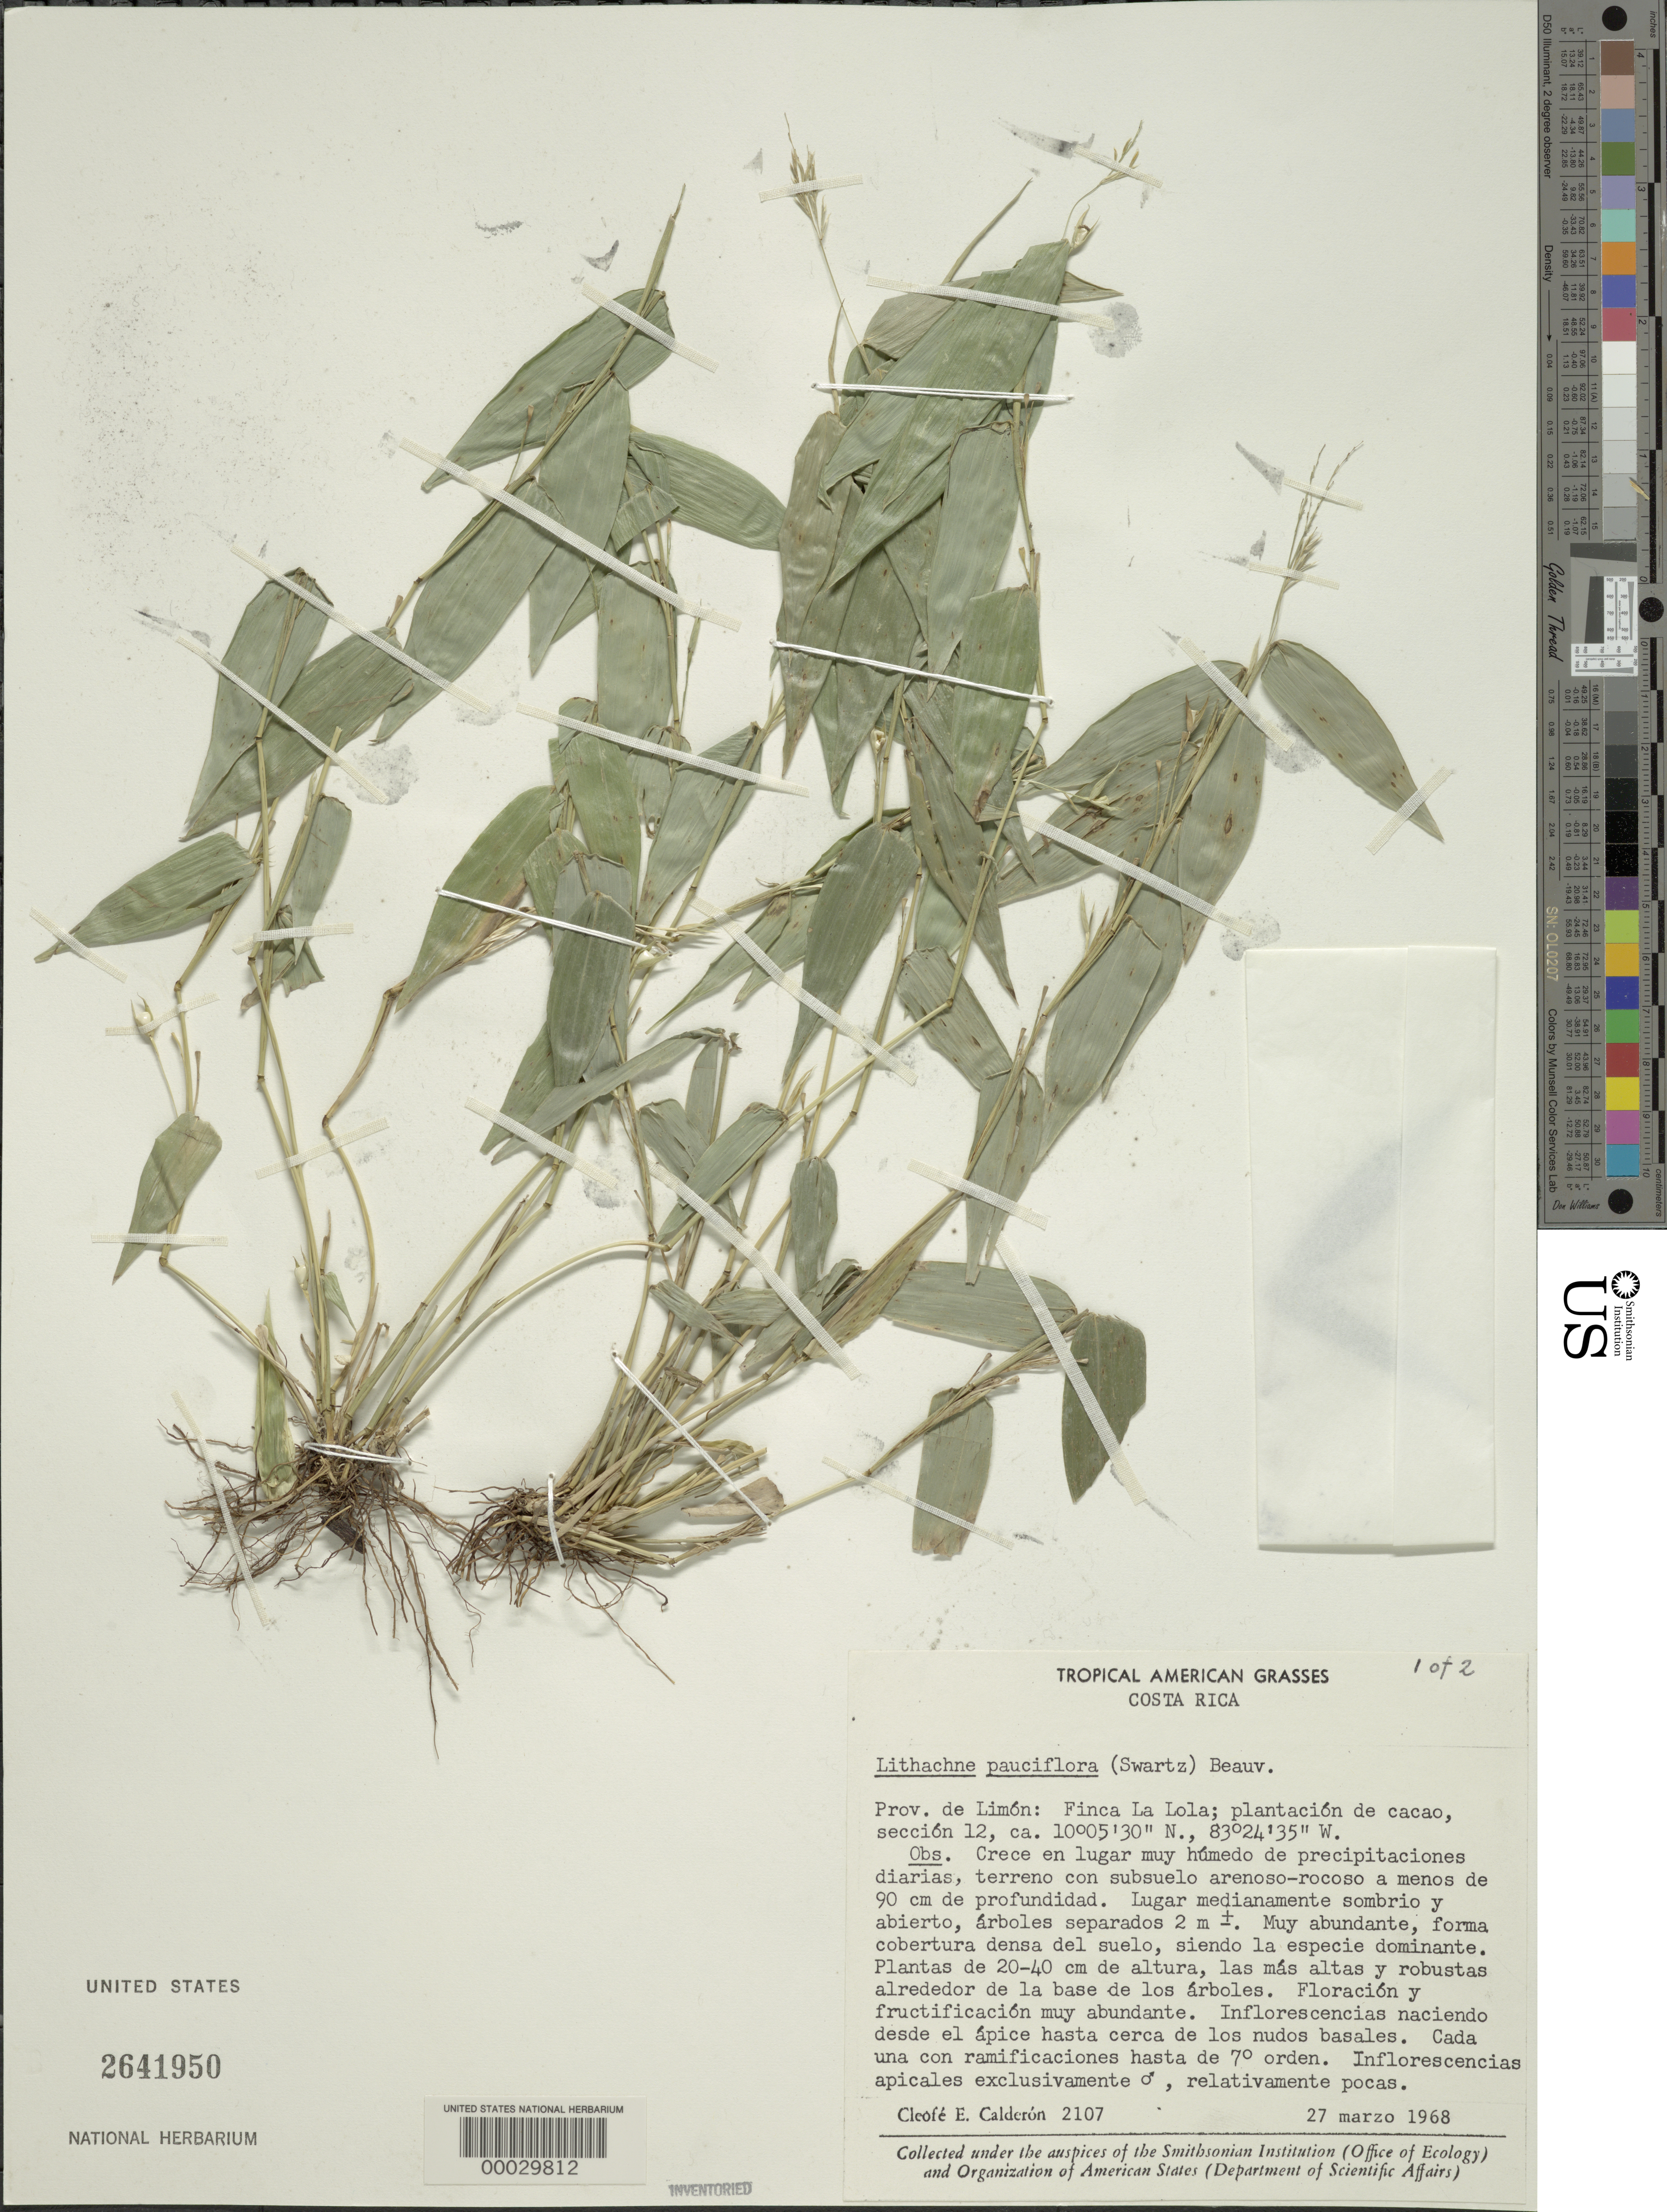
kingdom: Plantae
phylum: Tracheophyta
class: Liliopsida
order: Poales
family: Poaceae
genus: Lithachne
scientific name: Lithachne pauciflora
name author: (Sw.) P. Beauv.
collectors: C. E. Calderón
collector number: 2107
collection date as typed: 27 Mar 1968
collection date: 1968-03-27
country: Costa Rica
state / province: Limón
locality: Finca la lola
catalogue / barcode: US 2641950